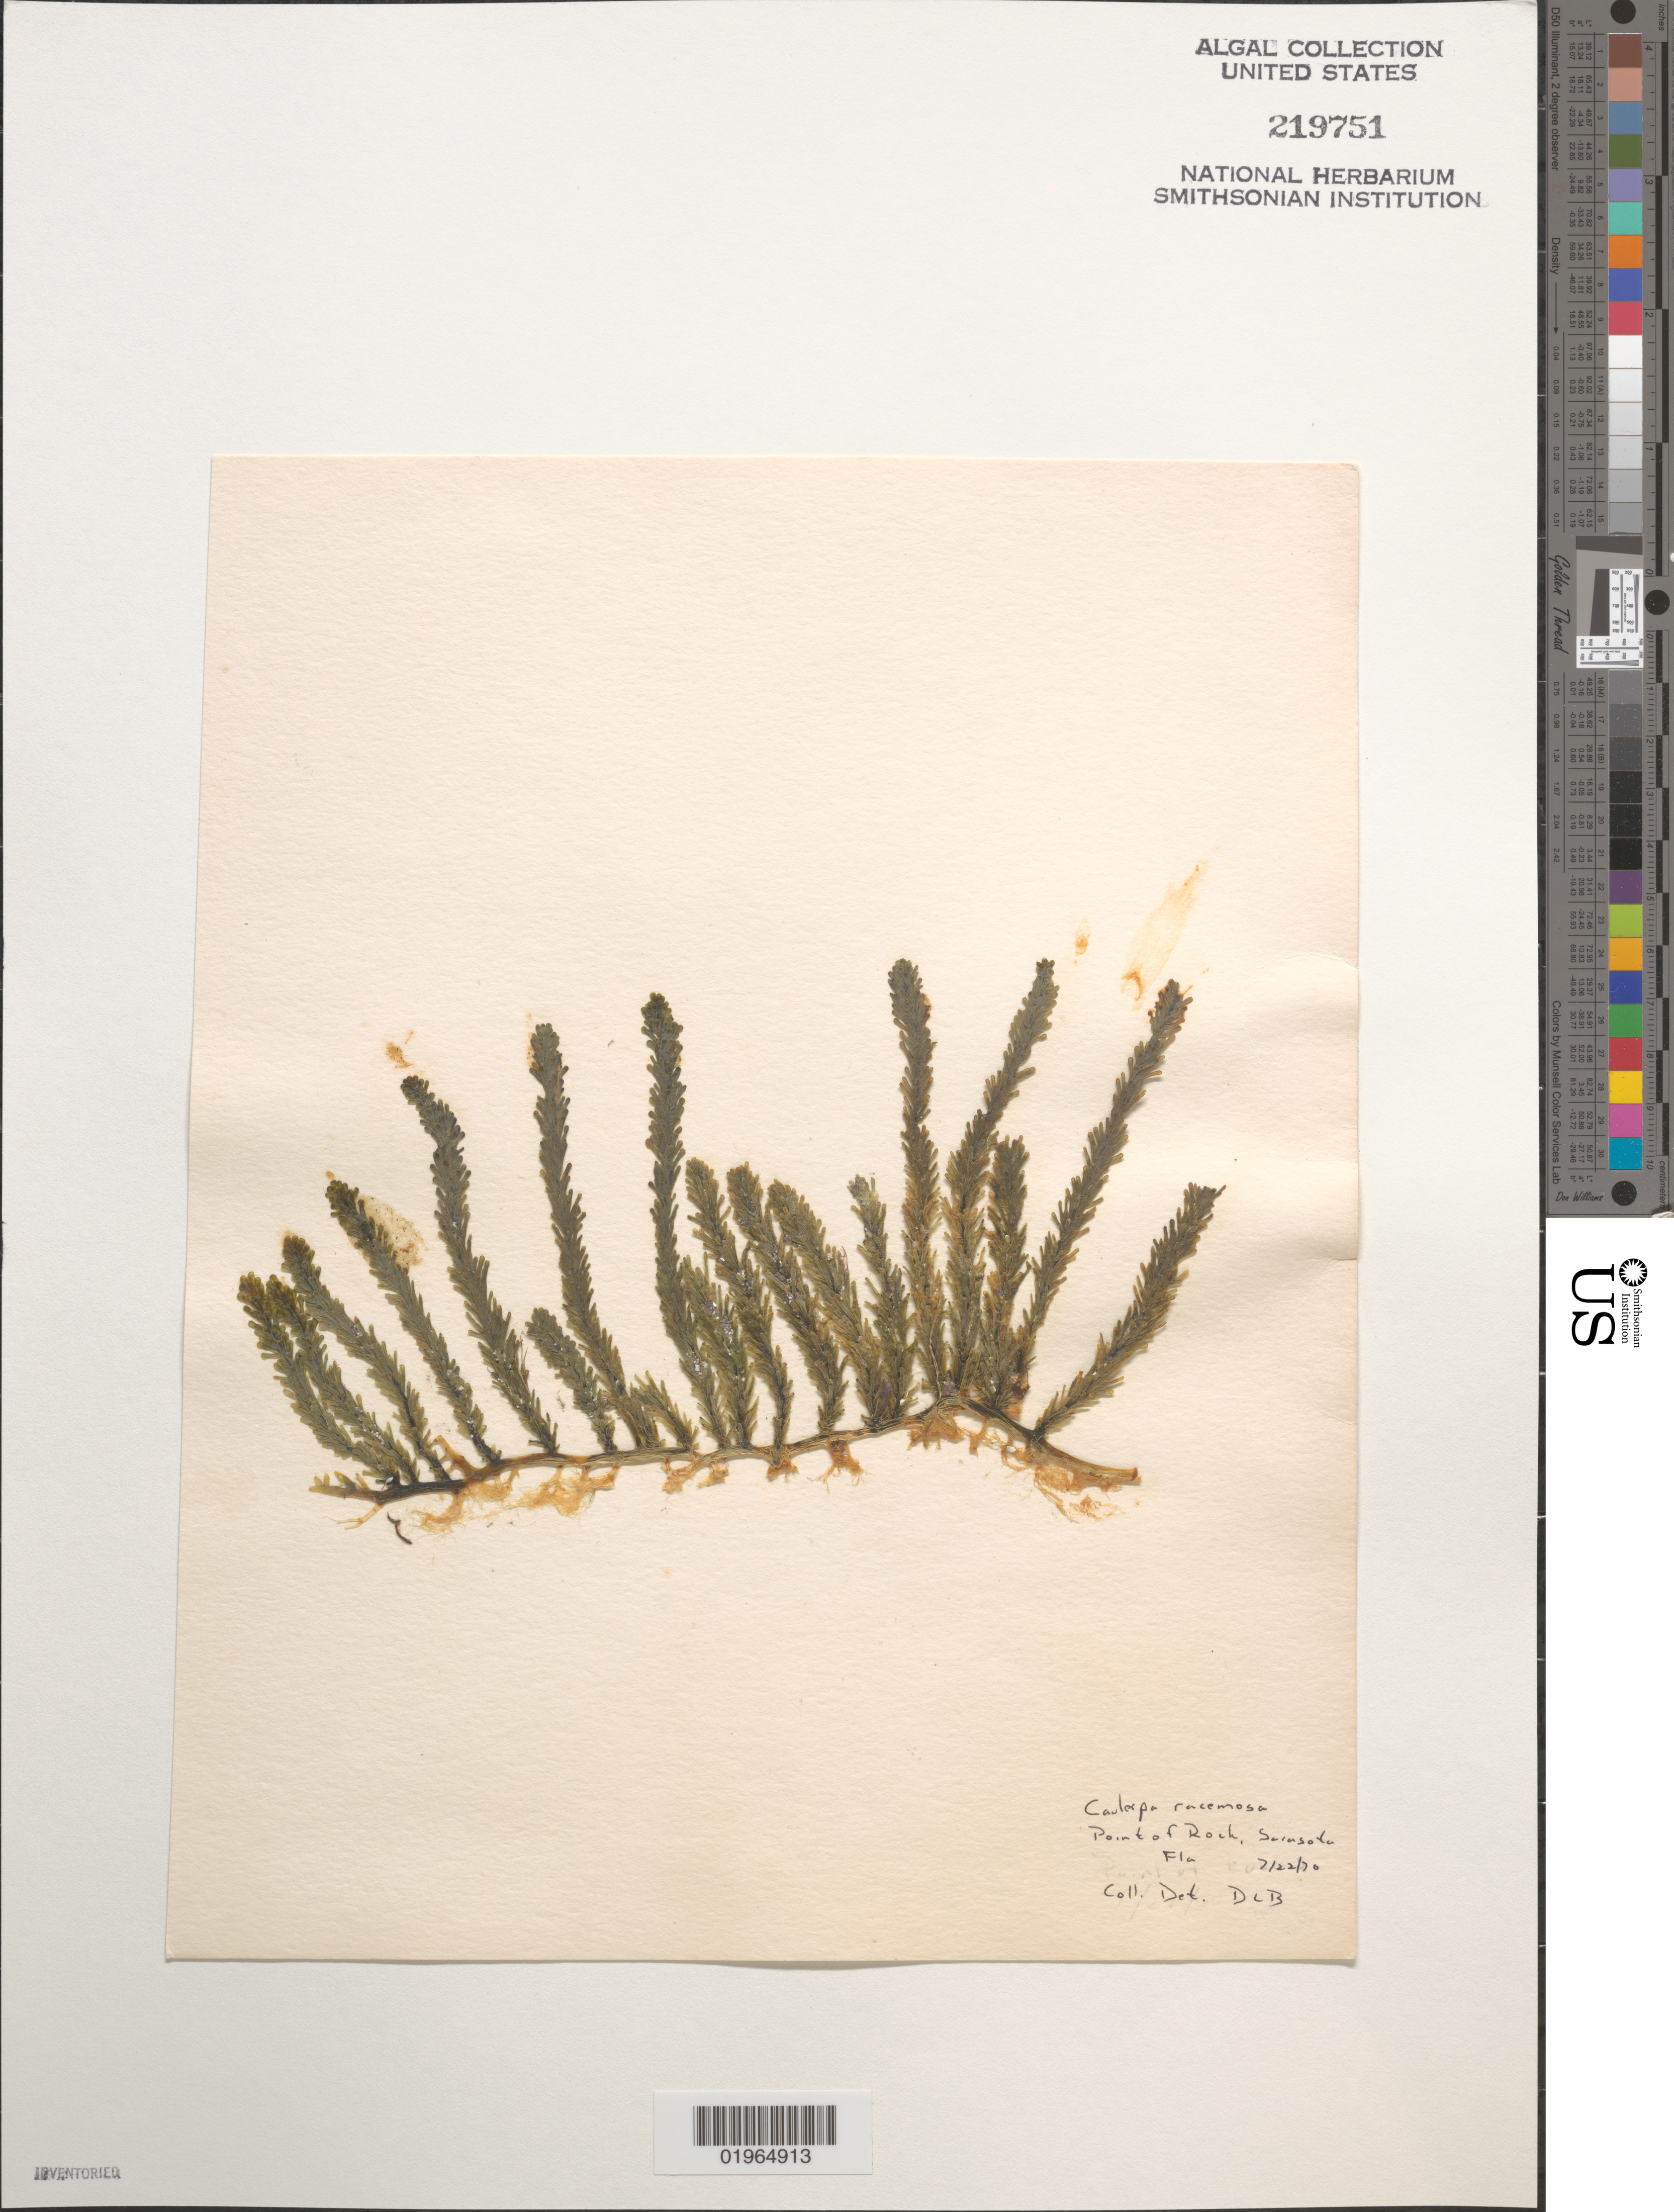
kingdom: Plantae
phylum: Chlorophyta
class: Ulvophyceae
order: Bryopsidales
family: Caulerpaceae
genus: Caulerpa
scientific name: Caulerpa racemosa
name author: (Forssk.) J. Agardh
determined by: Ballantine, D. L.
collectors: D.L. Ballantine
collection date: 1970-07-22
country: United States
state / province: Florida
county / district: Sarasota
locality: Point of Rock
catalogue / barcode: US 219751